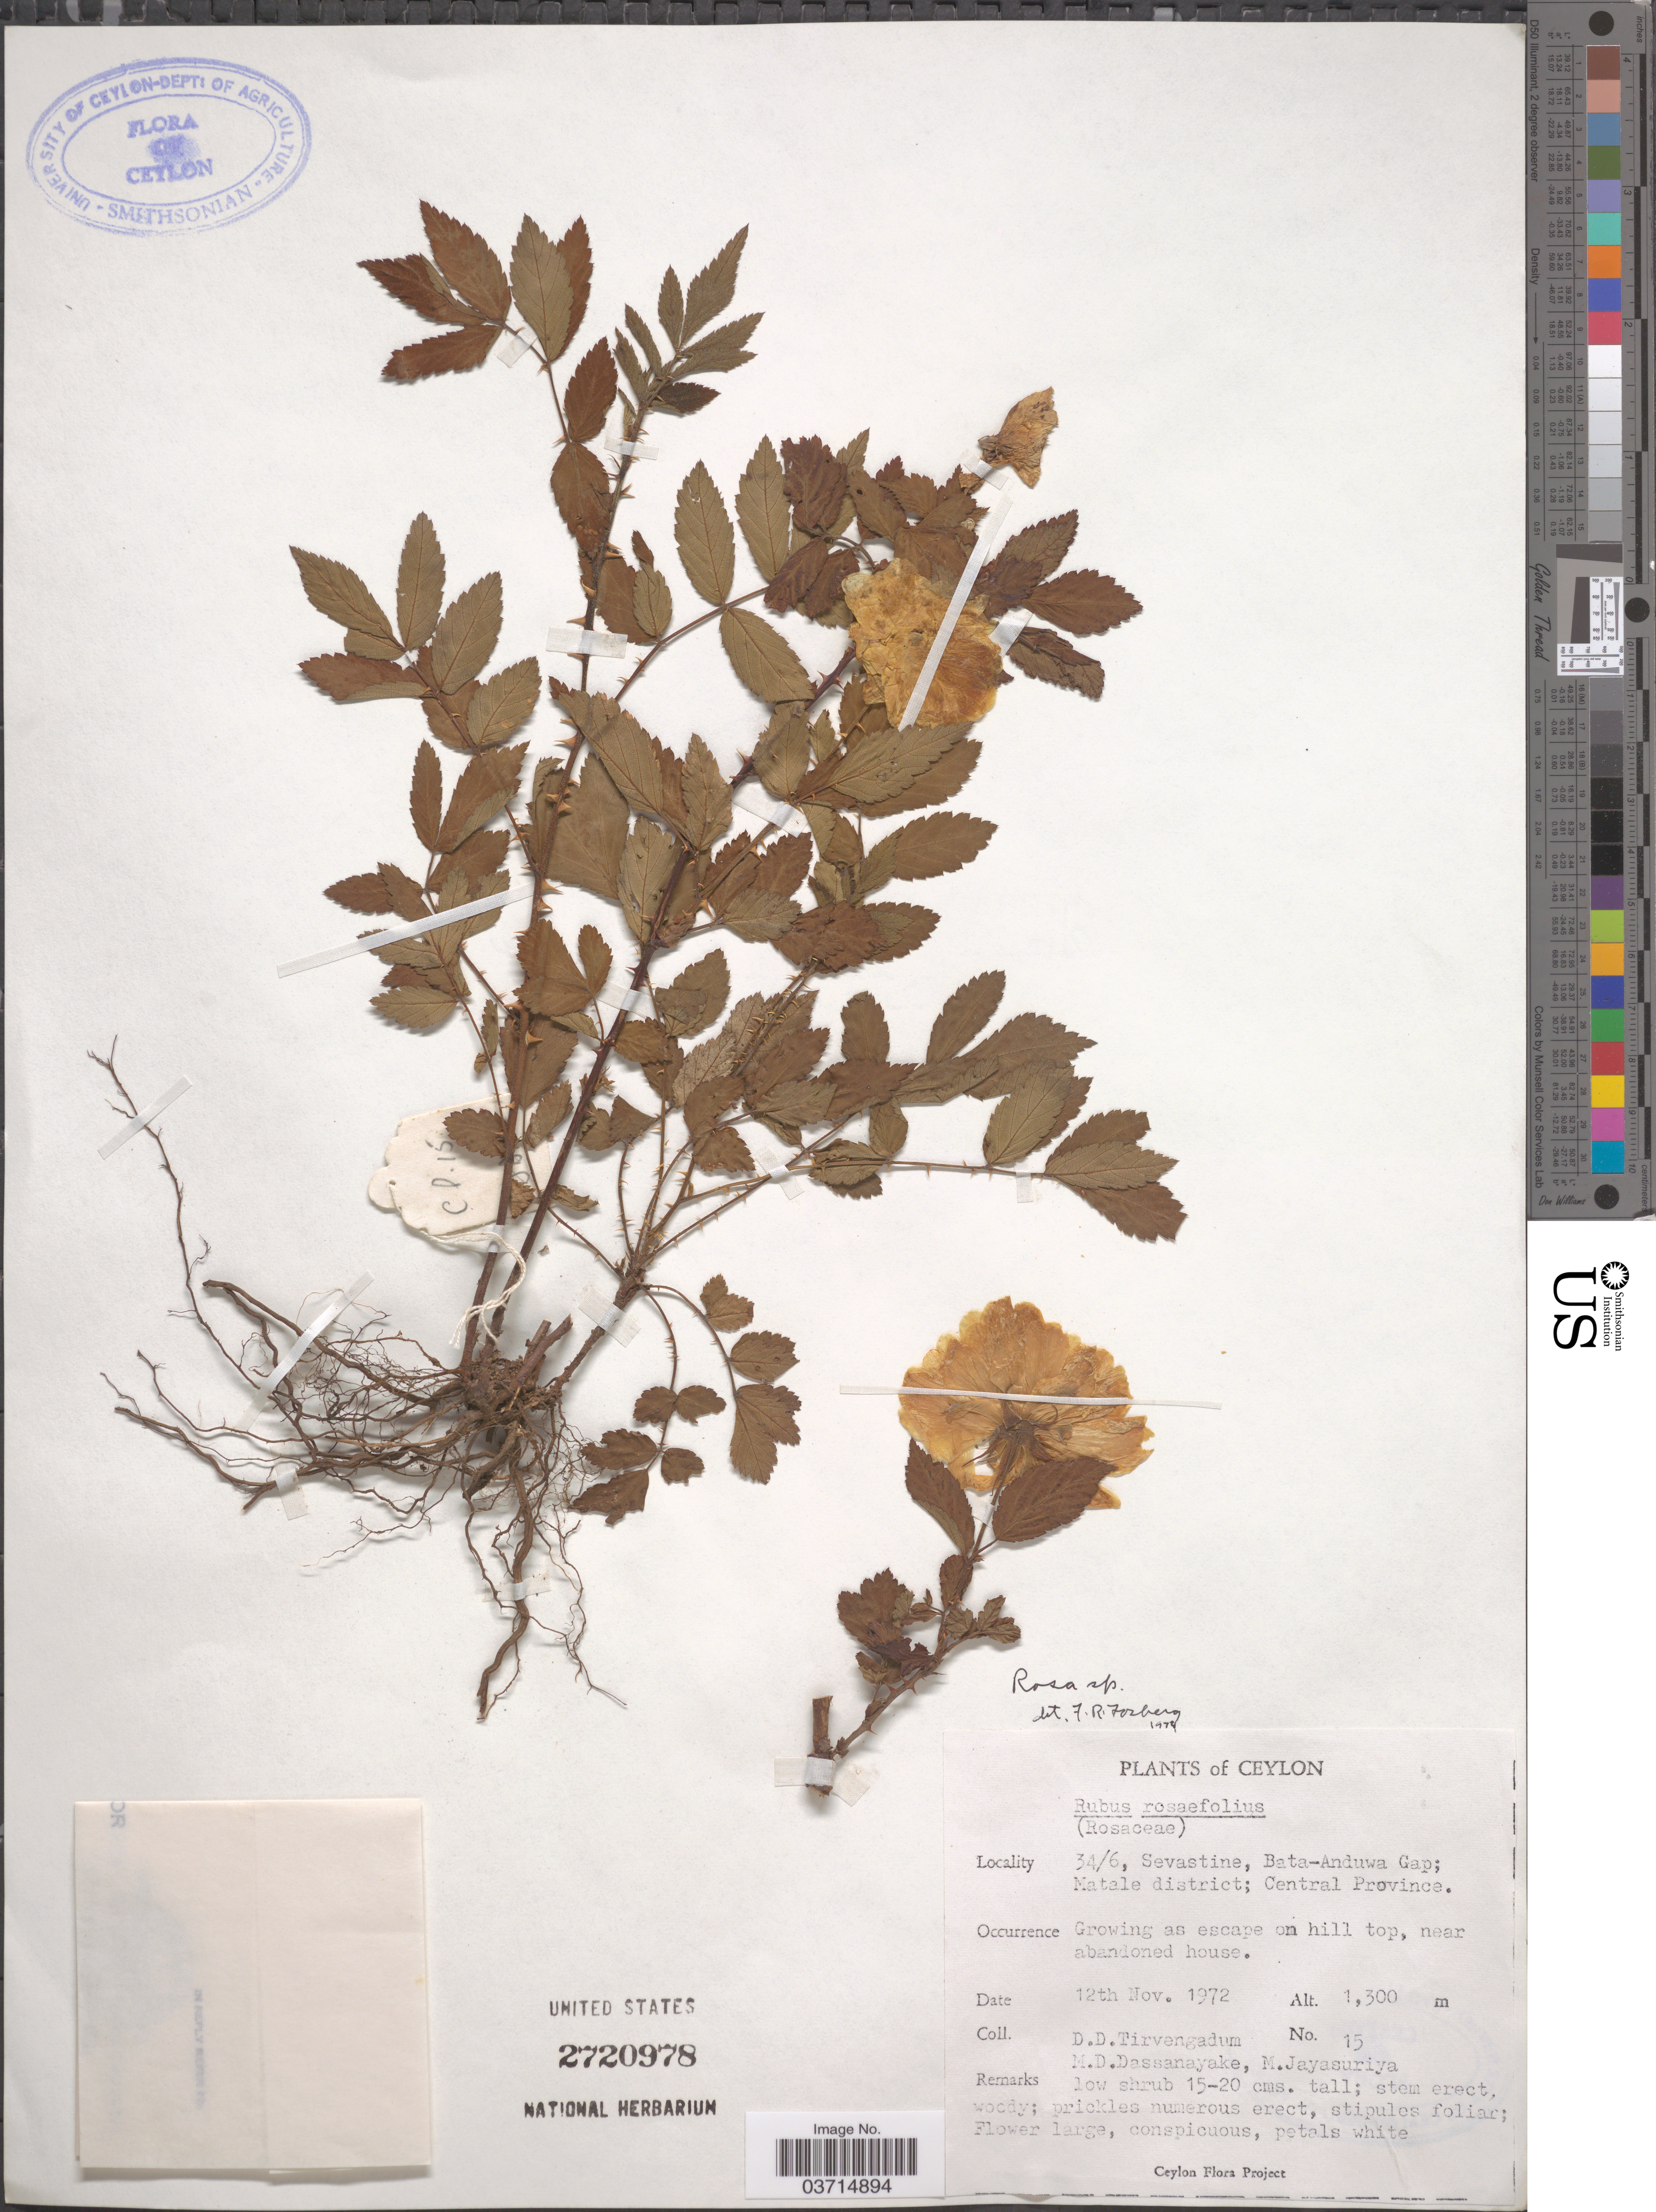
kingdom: Plantae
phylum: Tracheophyta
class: Magnoliopsida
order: Rosales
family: Rosaceae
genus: Rosa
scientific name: Rosa sp.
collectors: D. Tirvengadum, M. D. Dassanayake & M. Jayasuriya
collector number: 15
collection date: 1972-11-12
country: Sri Lanka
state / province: Central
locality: Ceylon. 34/6, Sevastine, Bata-Anduwa Gap; Matale district.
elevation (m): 1300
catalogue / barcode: US 2720978